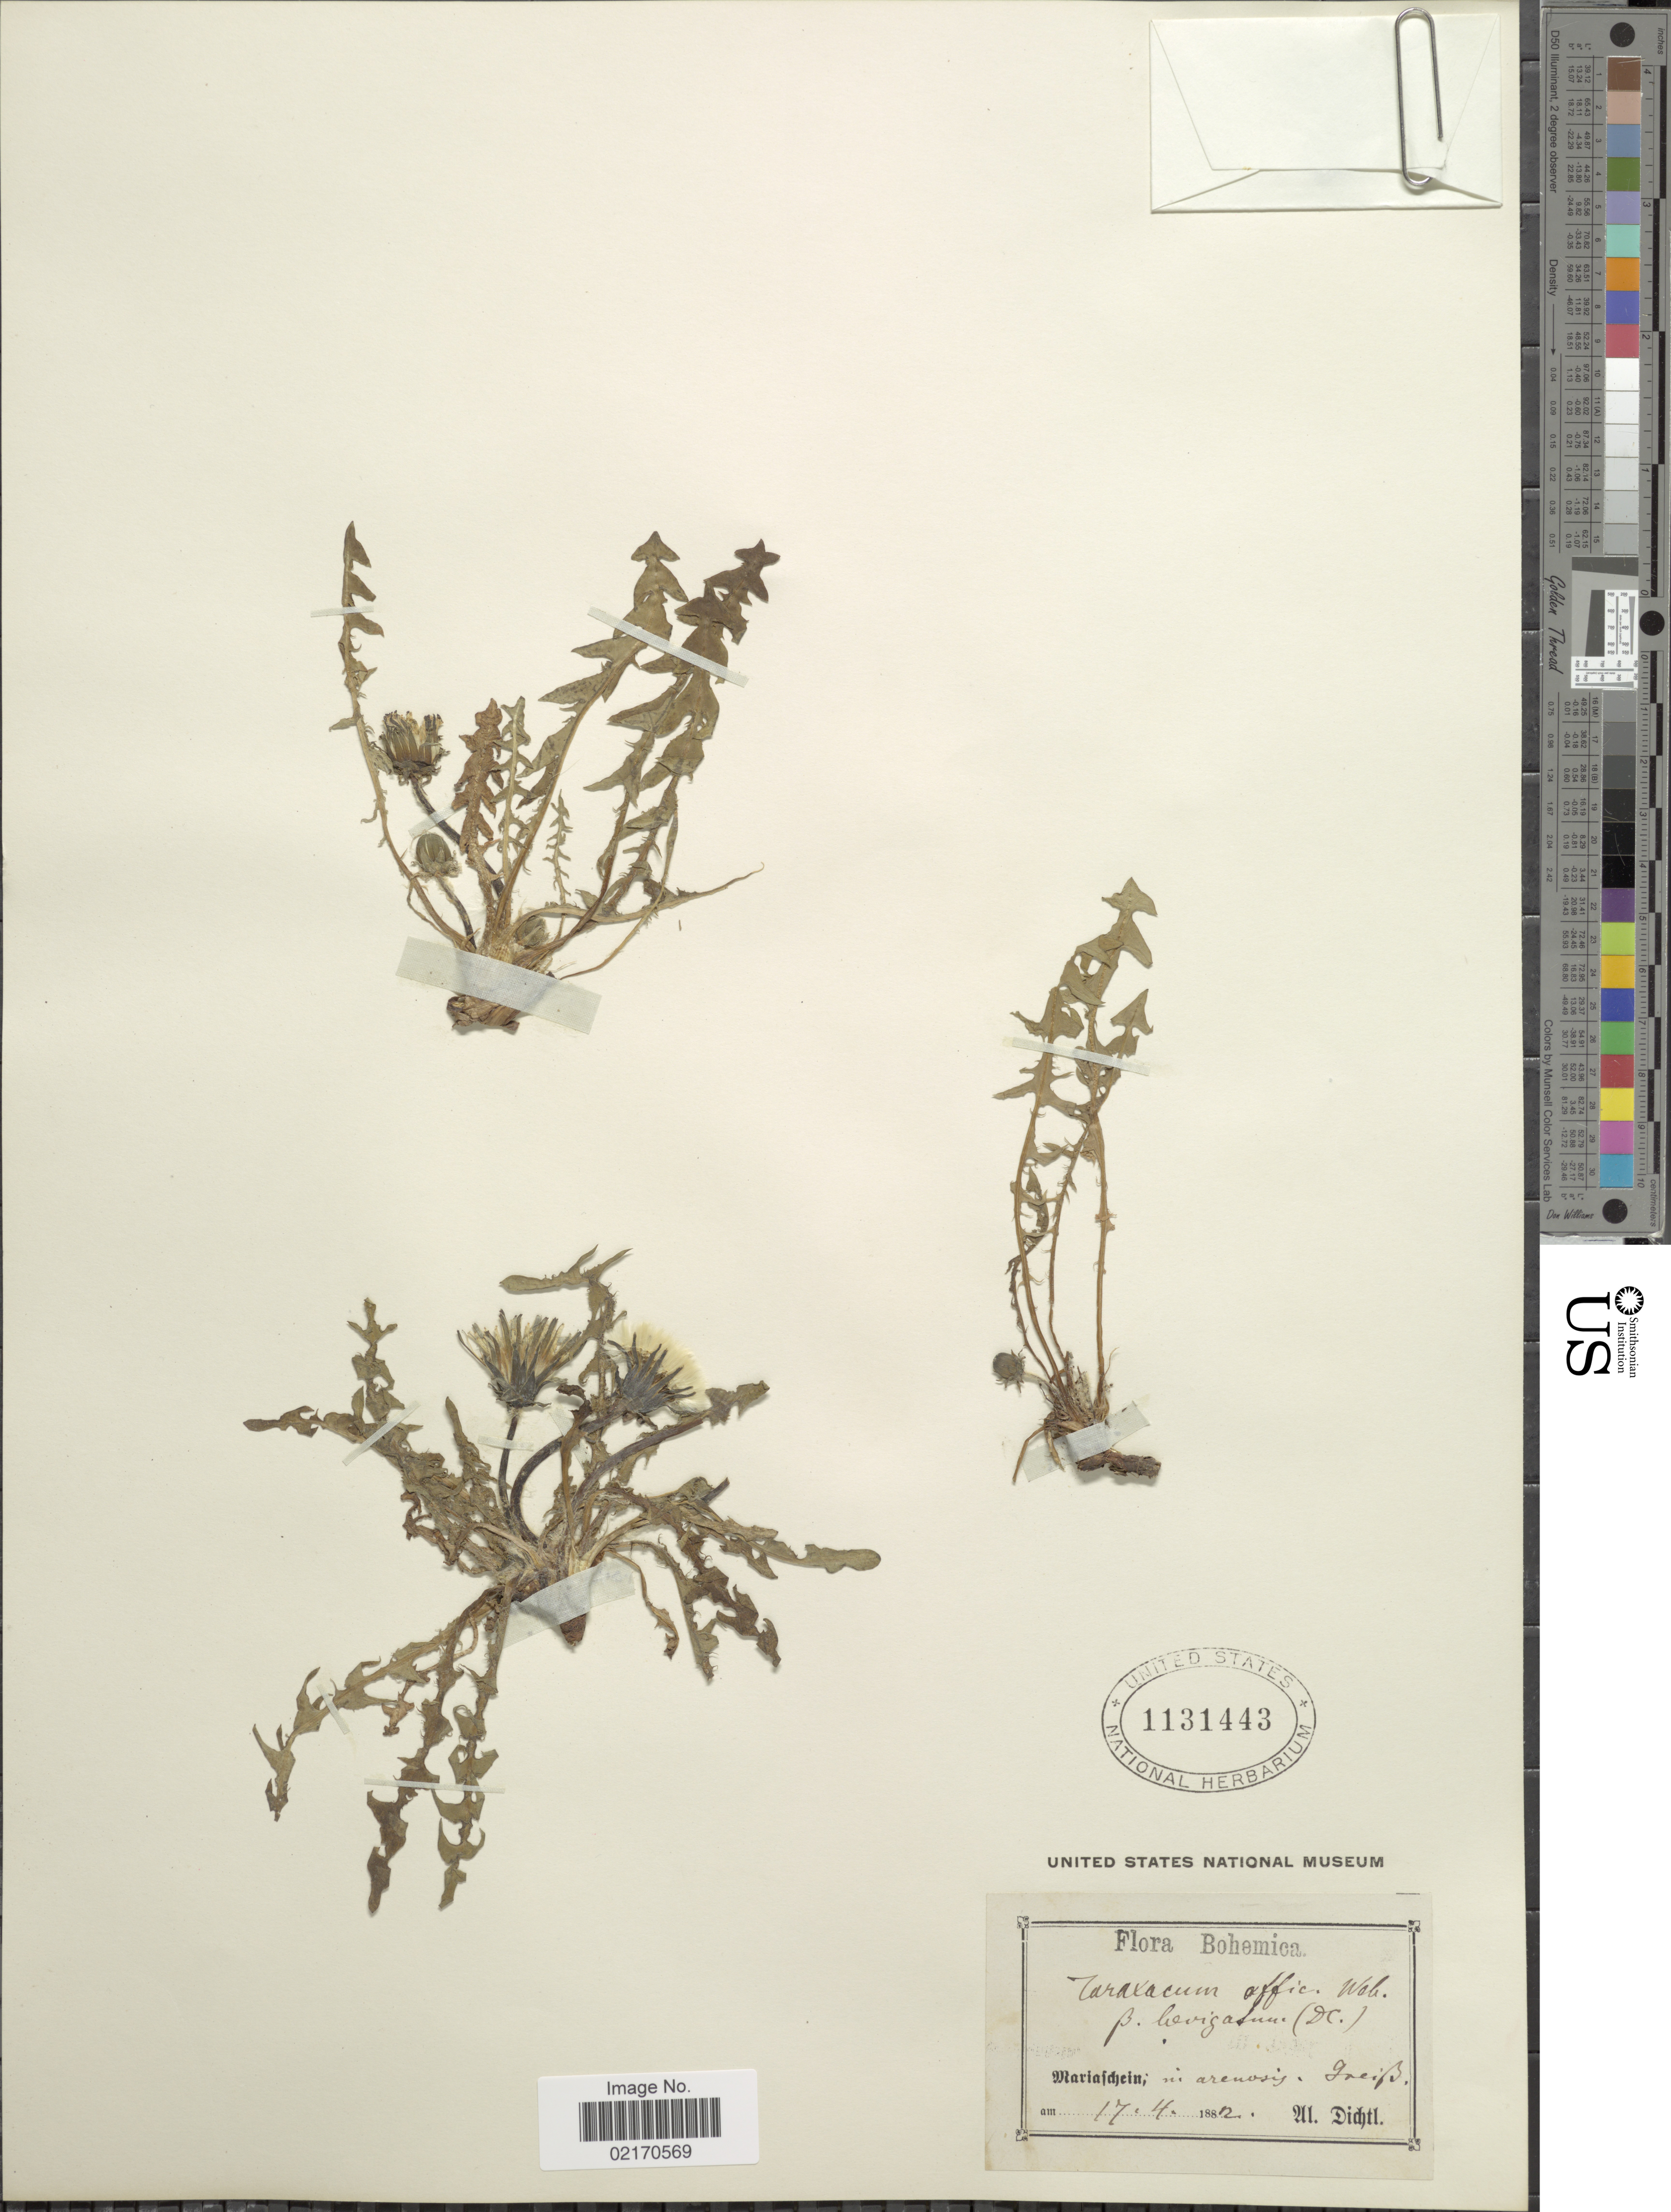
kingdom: Plantae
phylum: Tracheophyta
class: Magnoliopsida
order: Asterales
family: Asteraceae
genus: Taraxacum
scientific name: Taraxacum officinale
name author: G.H. Weber ex F.H. Wigg.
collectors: W. Dichtl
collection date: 1882-04-17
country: Czechia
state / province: Usti nad Labem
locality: Marialdjein; in arenosis, greiB. [interpreted]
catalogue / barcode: US 1131443